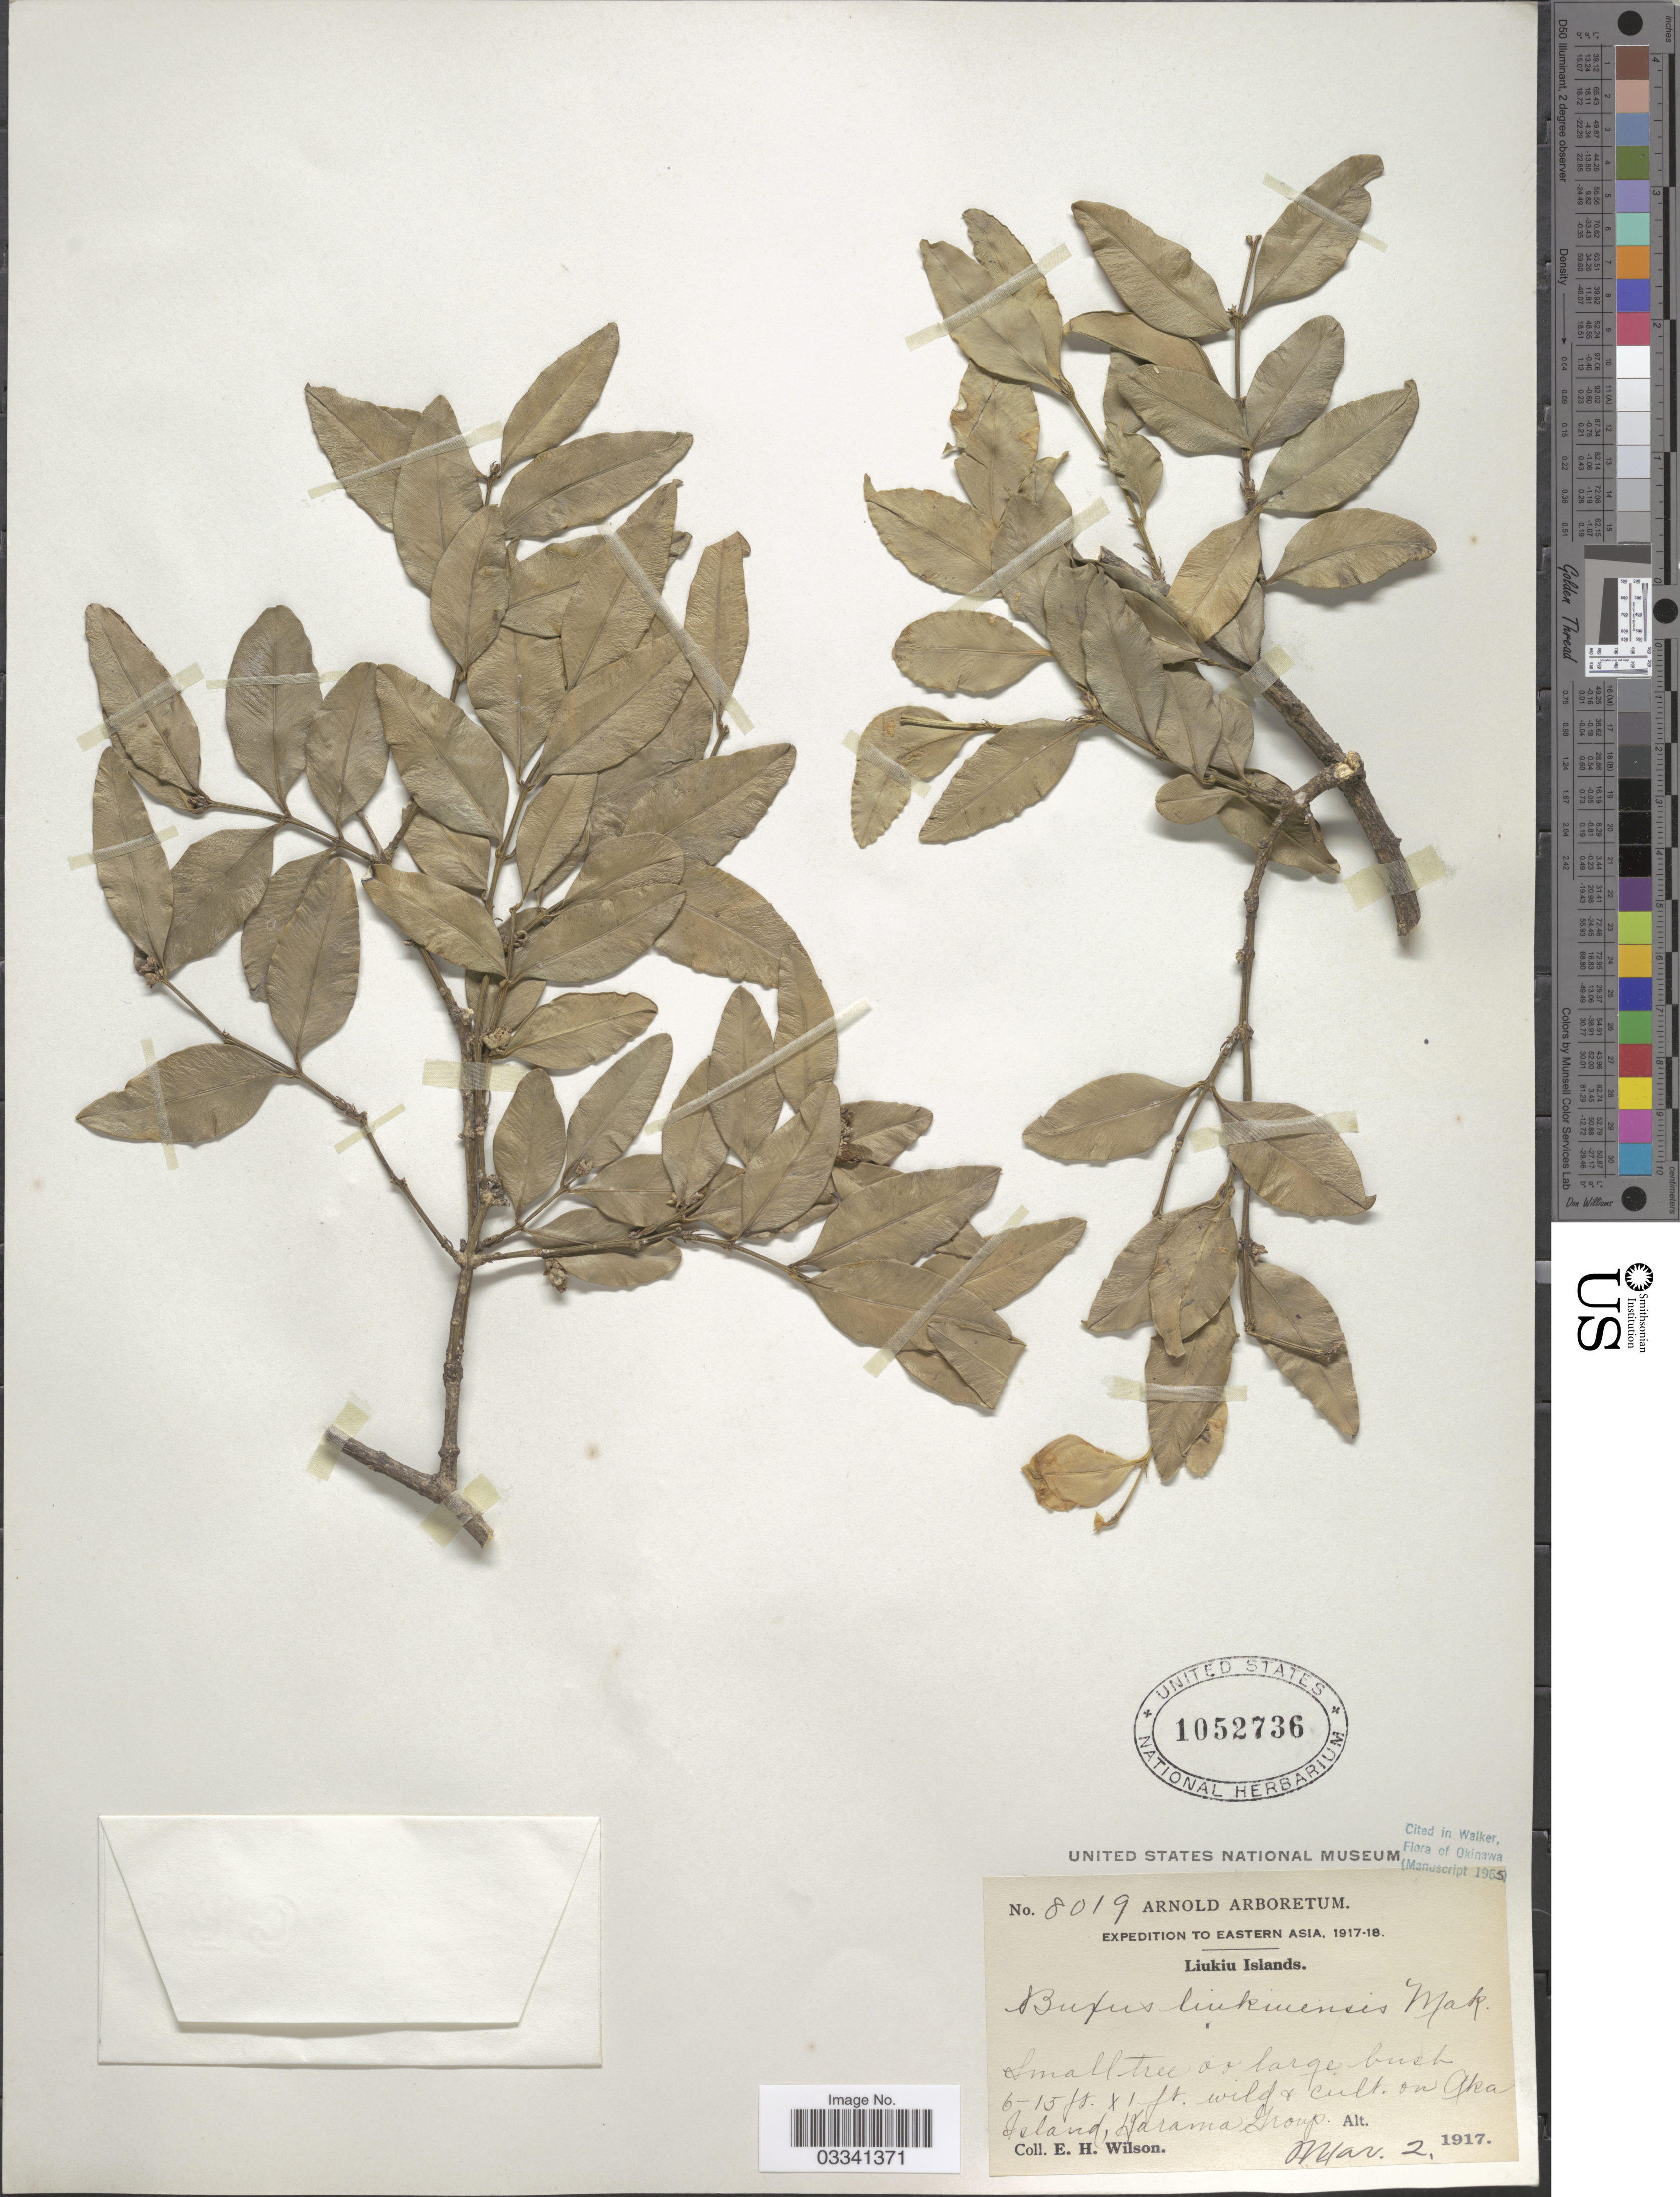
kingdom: Plantae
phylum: Tracheophyta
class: Magnoliopsida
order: Buxales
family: Buxaceae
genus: Buxus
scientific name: Buxus liukiuensis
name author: Makino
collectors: E. Wilson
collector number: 8019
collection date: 1917-03-02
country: Japan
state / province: Okinawa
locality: Eastern Asia. Liukiu Islands. Aka Island, Karama Group.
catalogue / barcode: US 1052736